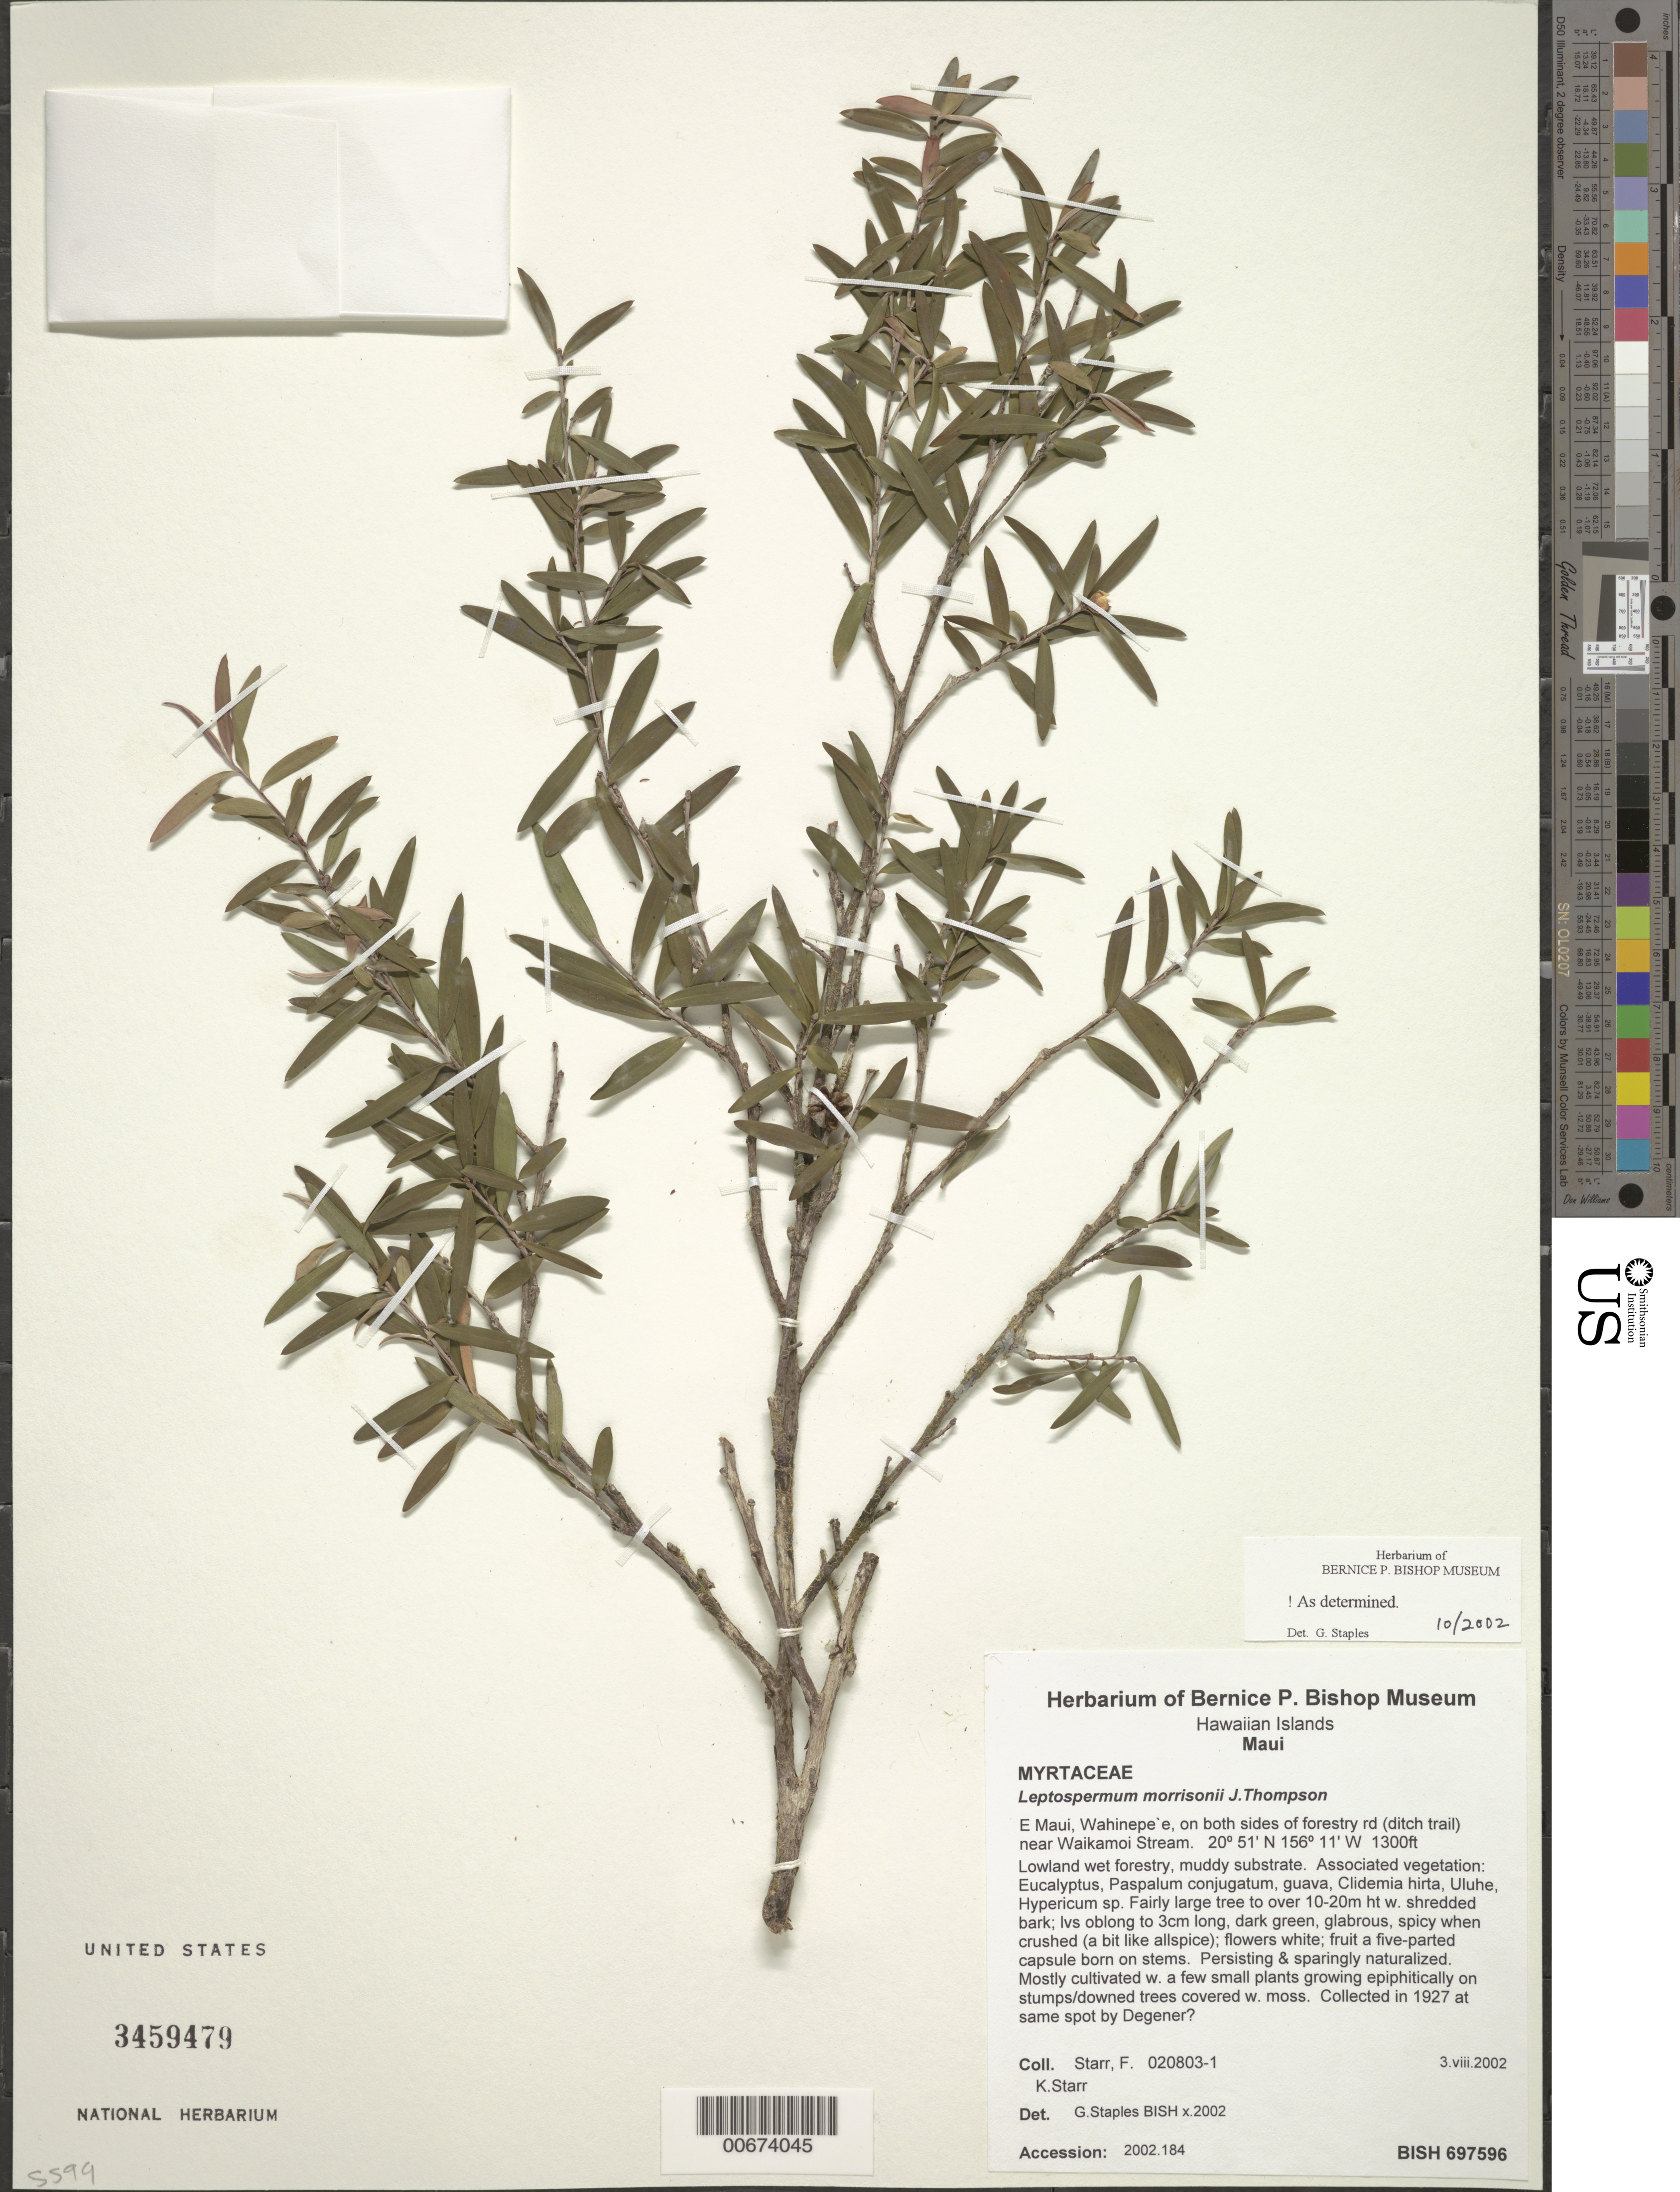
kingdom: Plantae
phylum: Tracheophyta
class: Magnoliopsida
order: Myrtales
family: Myrtaceae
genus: Leptospermum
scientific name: Leptospermum morrisonii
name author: Joy Thomps.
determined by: Staples, G. W.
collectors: F. Starr & K. Starr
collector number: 020803-1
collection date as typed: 3 Aug 2002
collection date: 2002-08-03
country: United States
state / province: Hawaii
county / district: Maui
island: Maui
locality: E Maui, Wahinepe'e, on both sides of forestry rd (ditch trail) near Wikamoi Stream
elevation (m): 396.24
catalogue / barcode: US 3459479